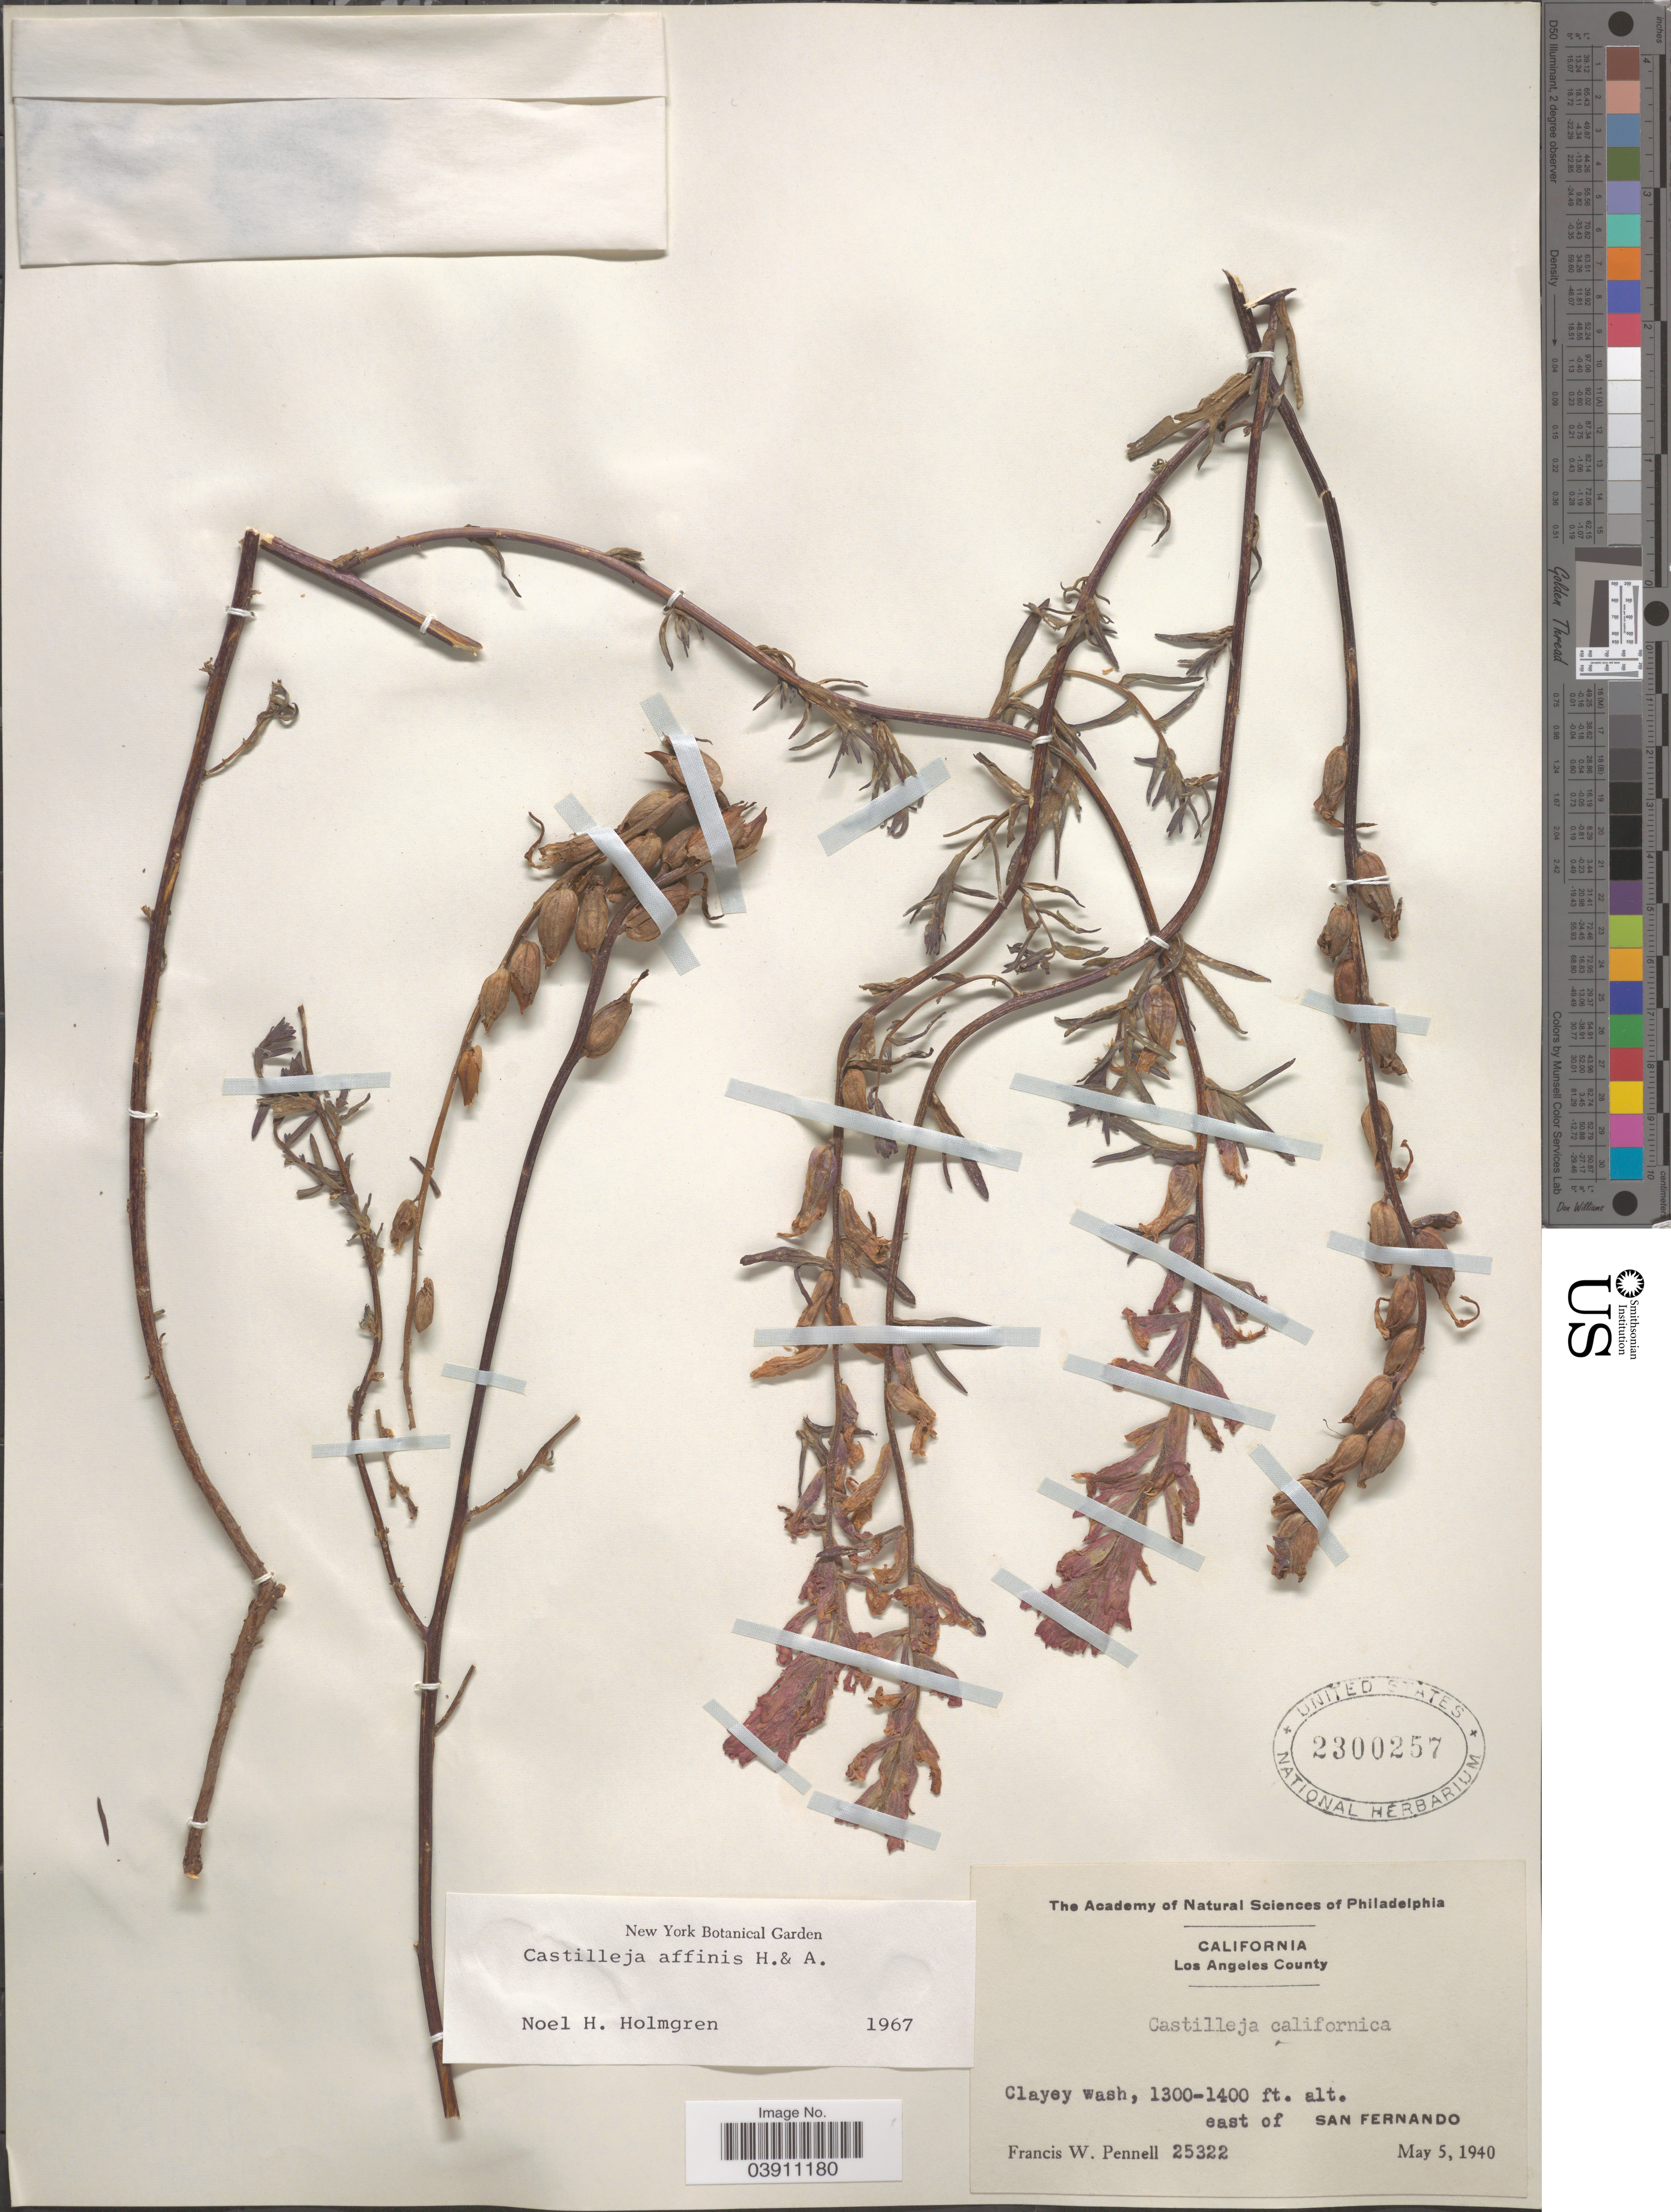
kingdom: Plantae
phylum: Tracheophyta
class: Magnoliopsida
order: Lamiales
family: Orobanchaceae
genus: Castilleja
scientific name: Castilleja affinis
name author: Hook. & Arn.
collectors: F. W. Pennell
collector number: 25322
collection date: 1940-05-05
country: United States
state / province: California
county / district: Los Angeles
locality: Los Angeles County. Clayey Wash, east of San Fernando.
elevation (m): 396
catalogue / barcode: US 2300257